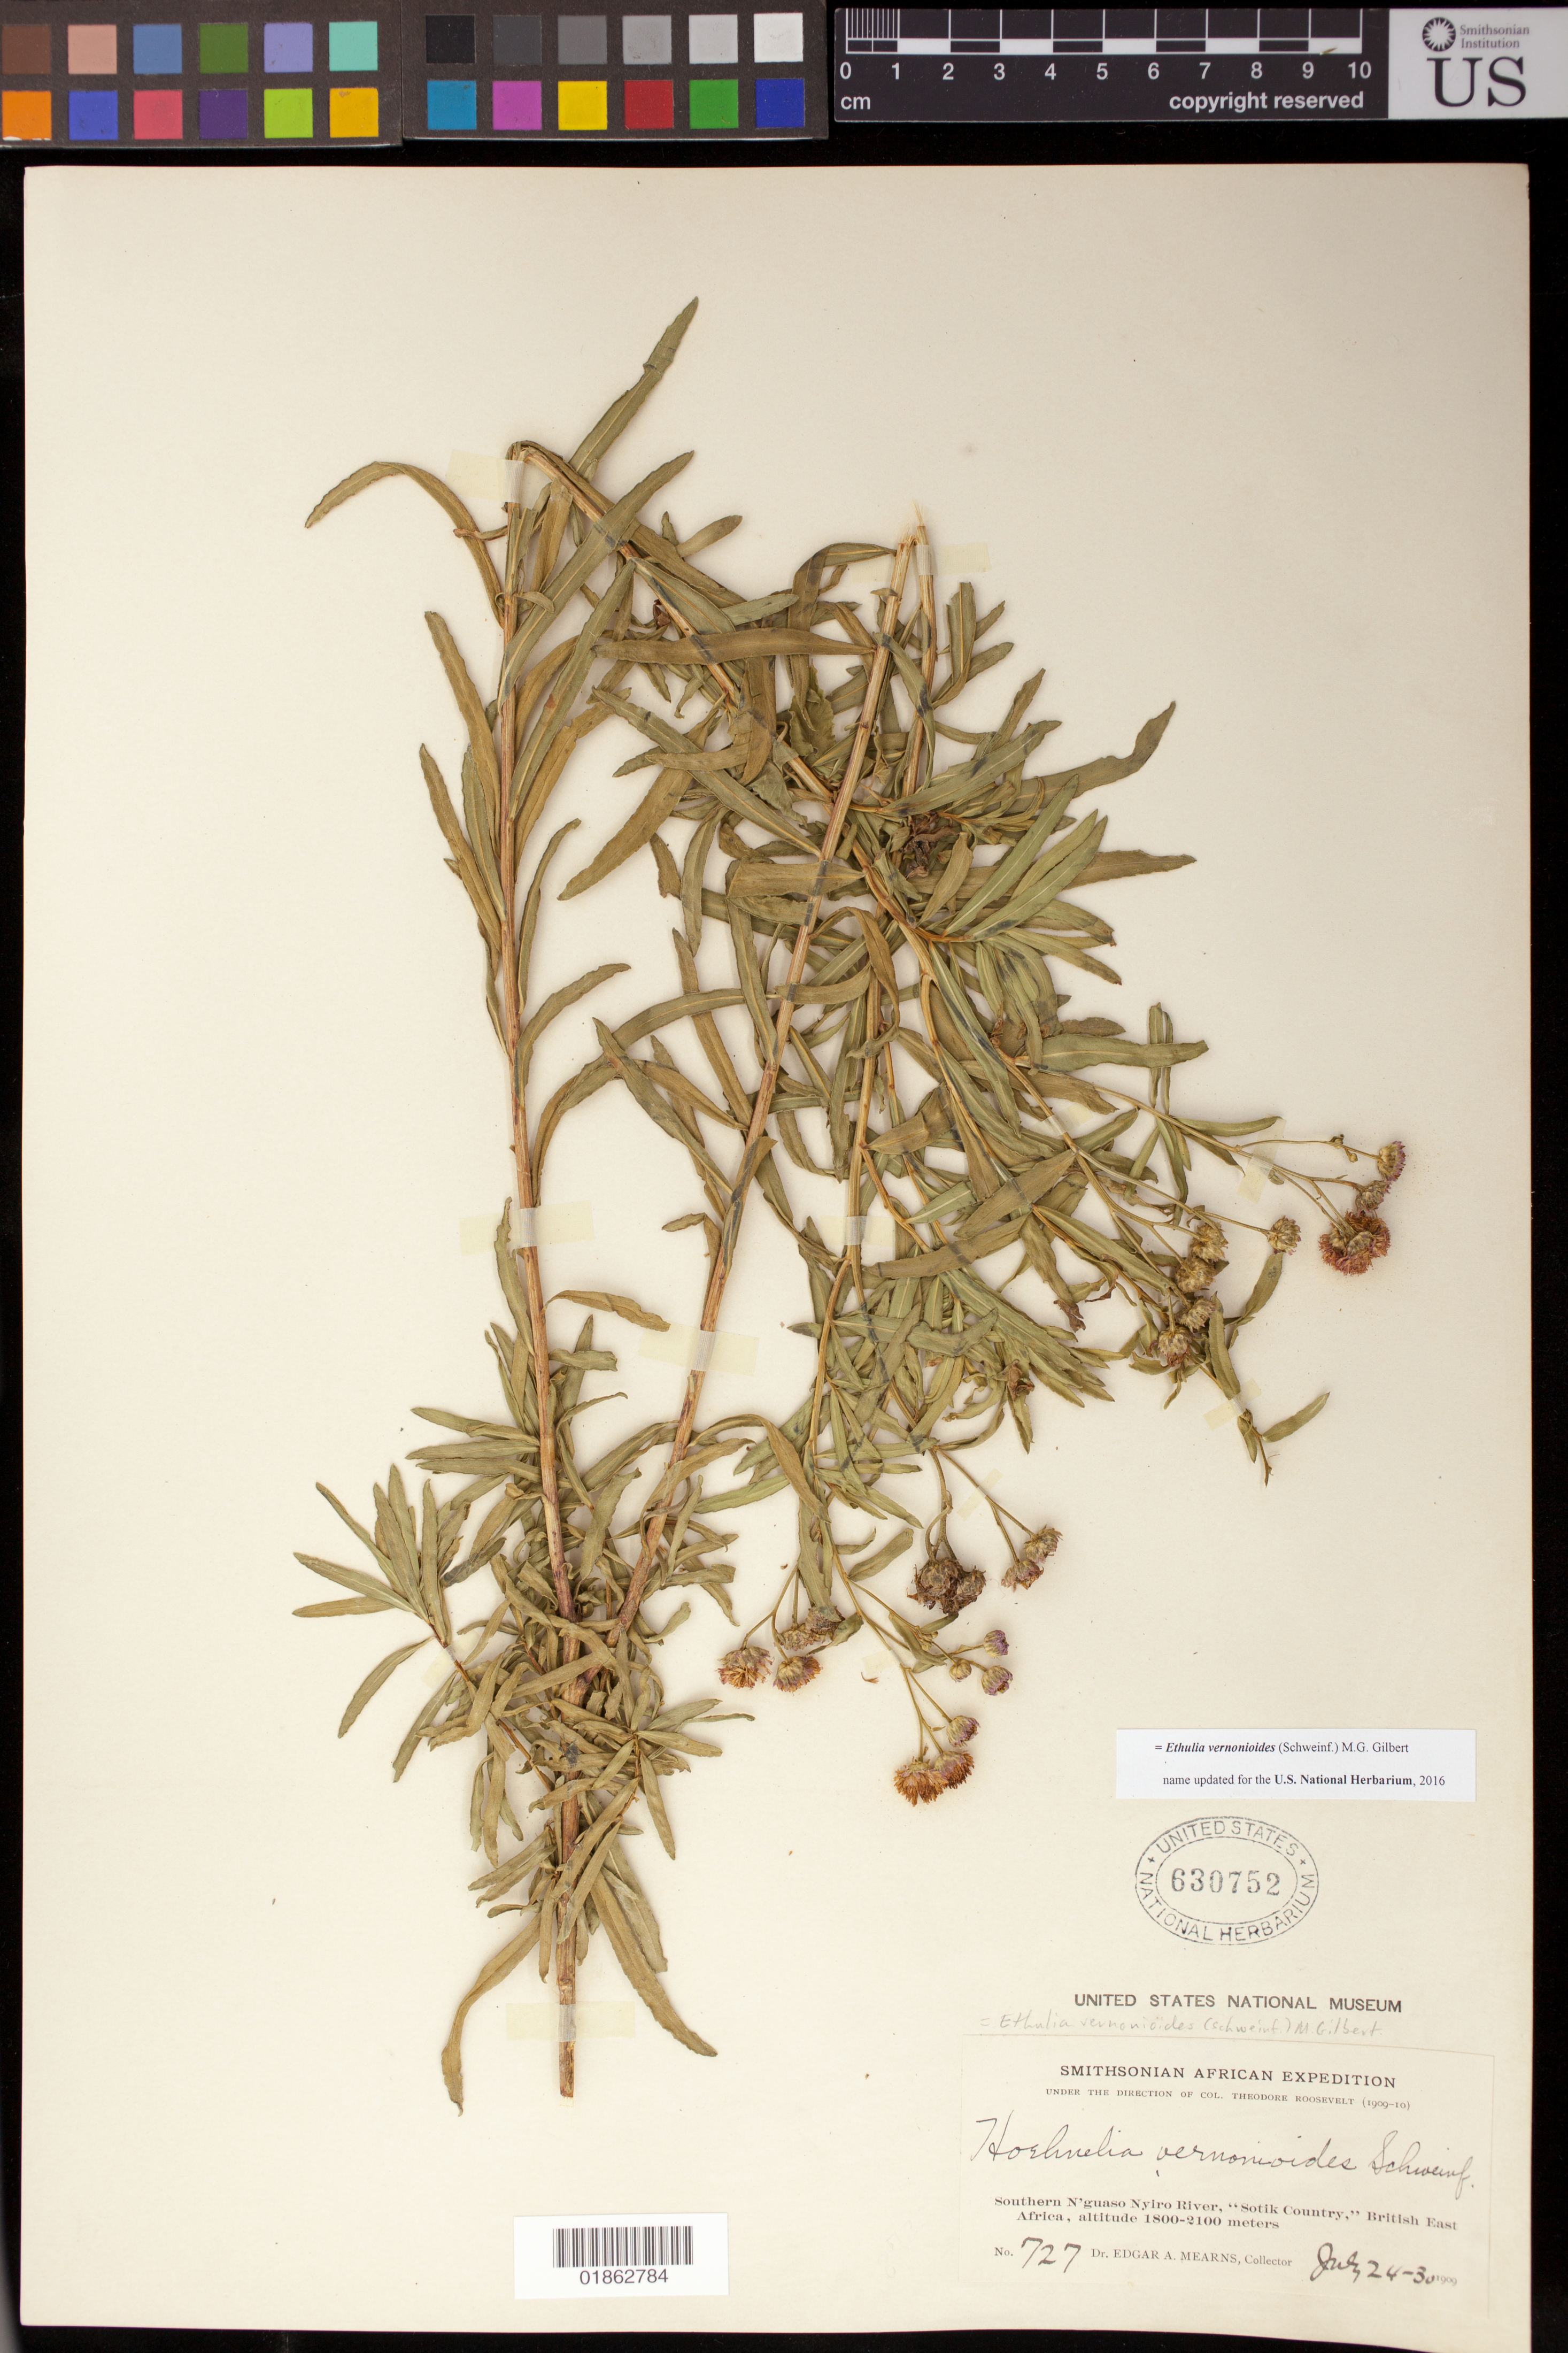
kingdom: Plantae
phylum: Tracheophyta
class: Magnoliopsida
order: Asterales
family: Asteraceae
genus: Ethulia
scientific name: Ethulia vernonioides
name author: (Schweinf.) M.G. Gilbert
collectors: E. A. Mearns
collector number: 727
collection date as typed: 24 Jul 1909 to 30 Jul 1909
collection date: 1909-07-24/1909-07-30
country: Kenya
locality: Southern N'guaso Nyiro River, "Sotik Country", British East Africa.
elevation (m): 1800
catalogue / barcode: US 630752